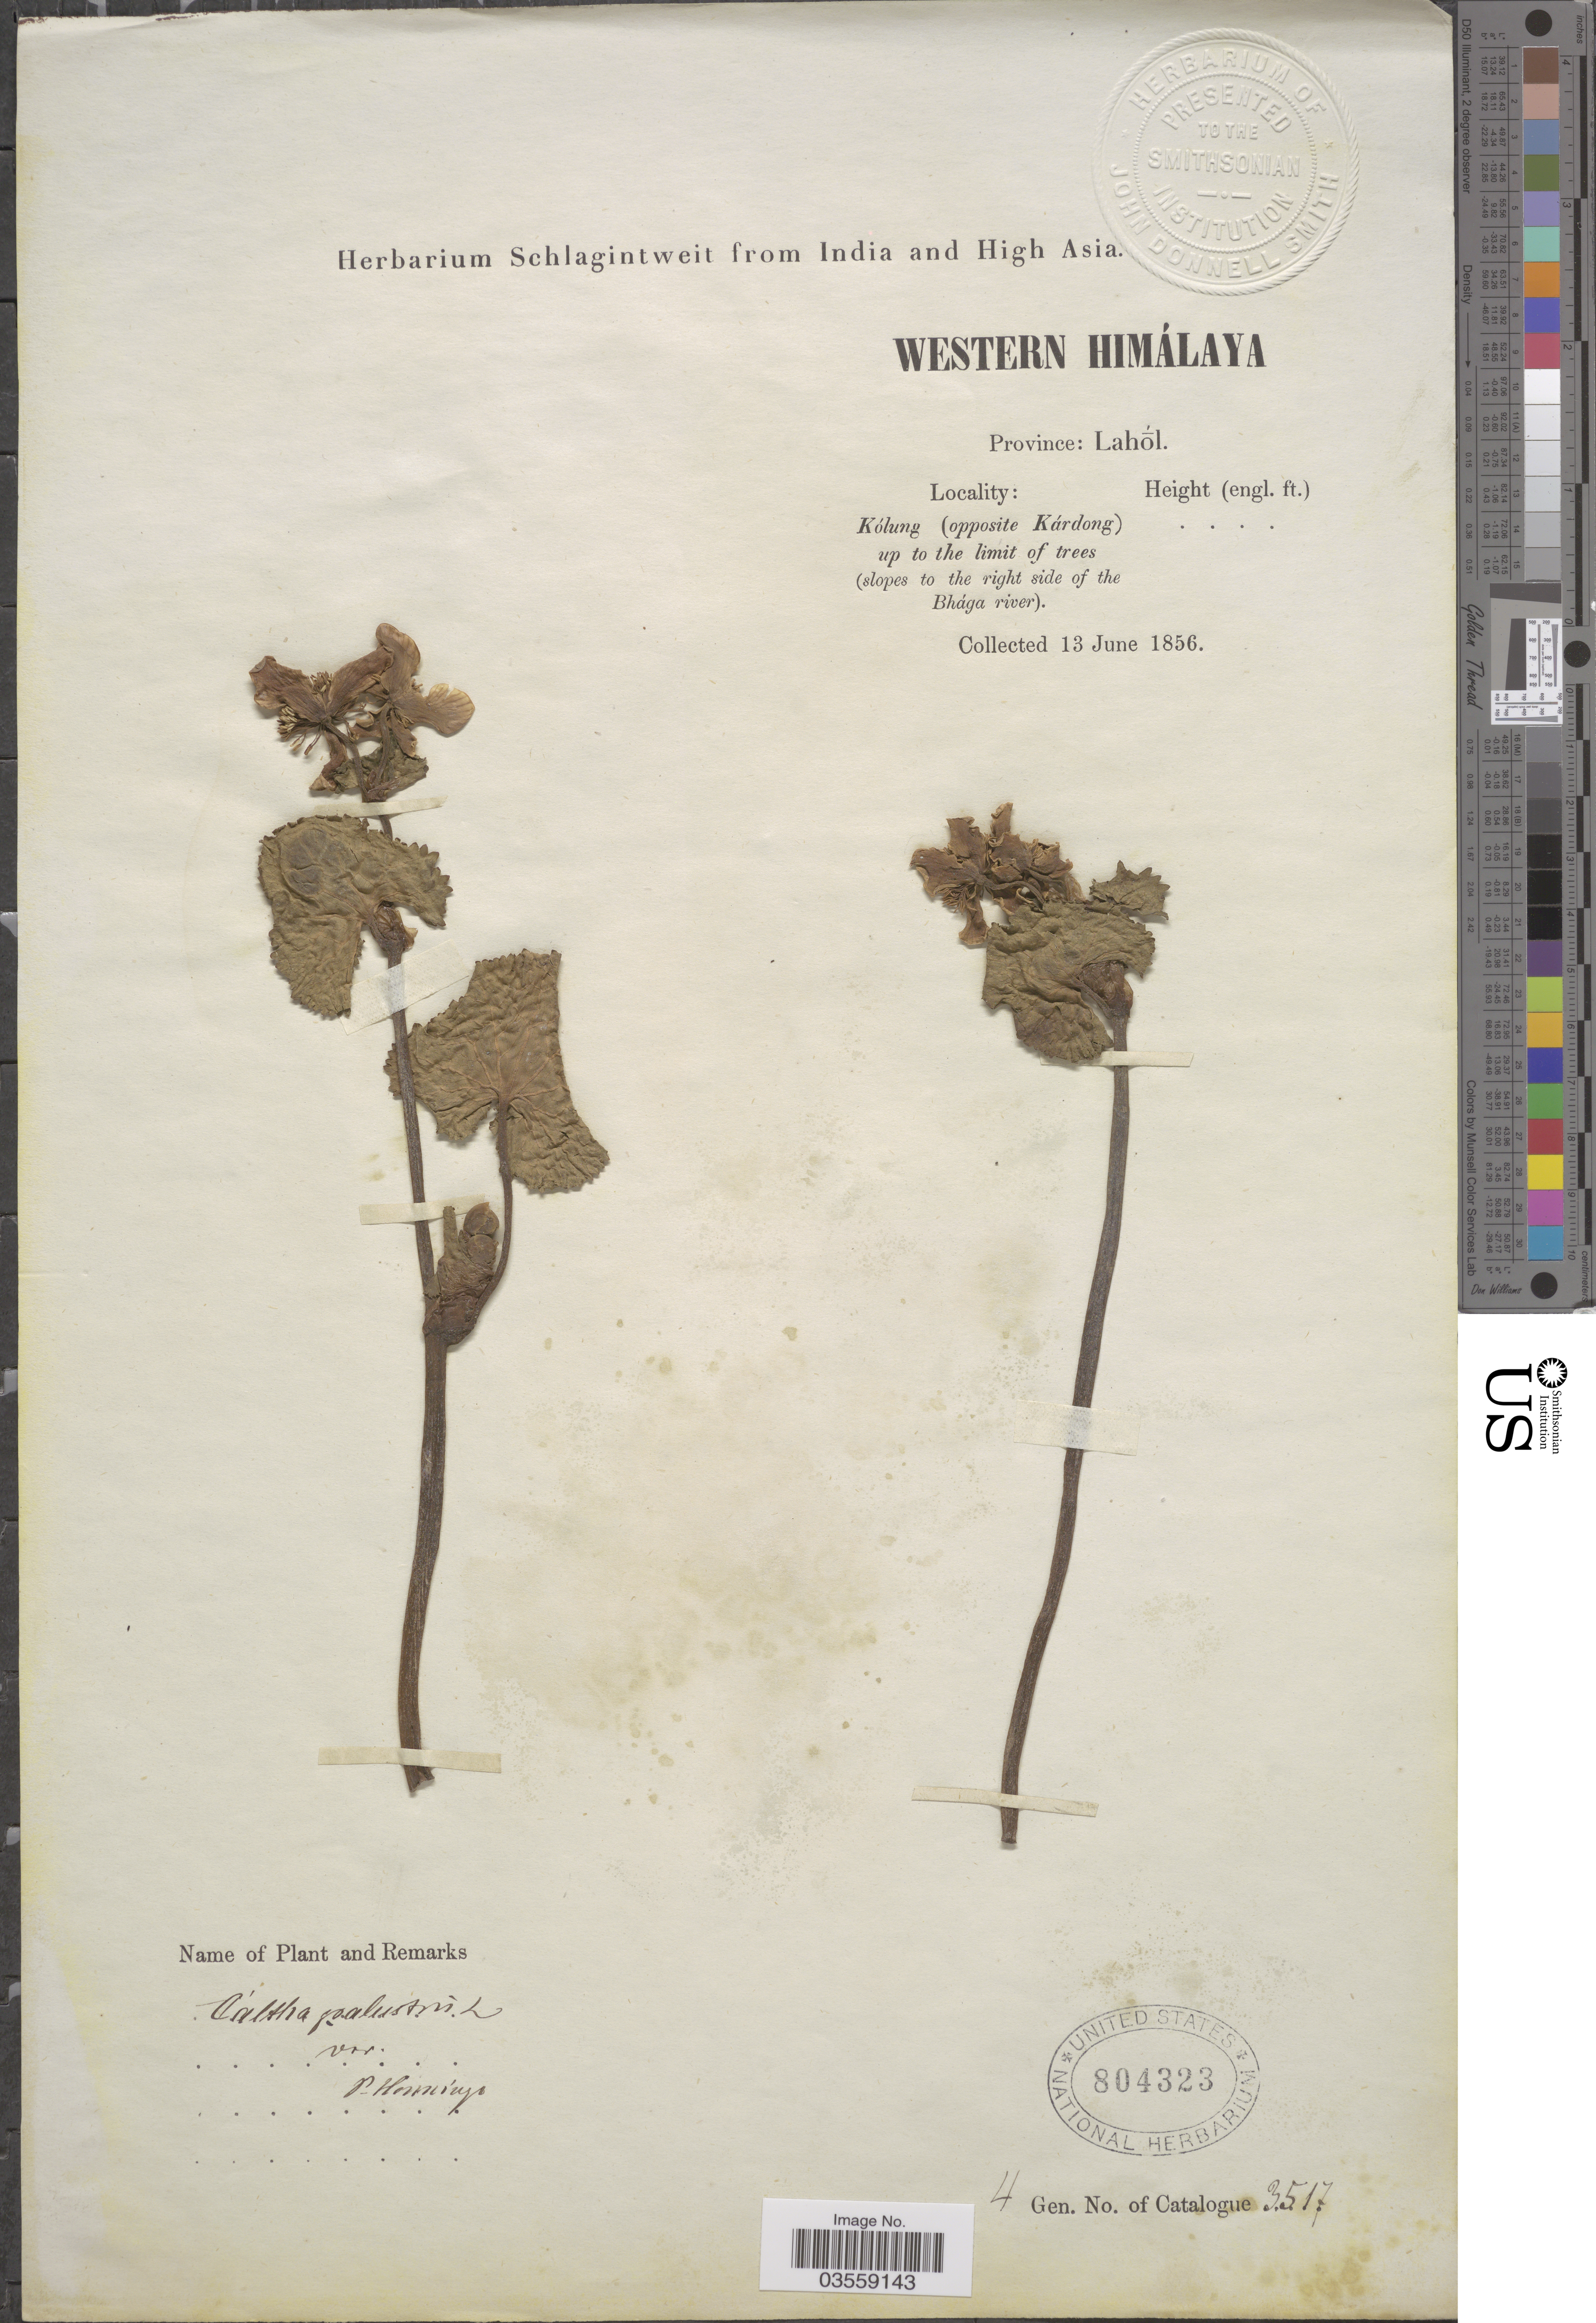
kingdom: Plantae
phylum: Tracheophyta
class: Magnoliopsida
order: Ranunculales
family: Ranunculaceae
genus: Caltha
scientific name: Caltha palustris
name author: L.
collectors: ex herb. Schlagintweit from India and High Asia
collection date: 1856-06-13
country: India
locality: Western Himálaya. Province: Lahól. Kólung (opposite Kárdong) up to the limit of trees (slopes to the right side of the Bhága river).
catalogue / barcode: US 804323